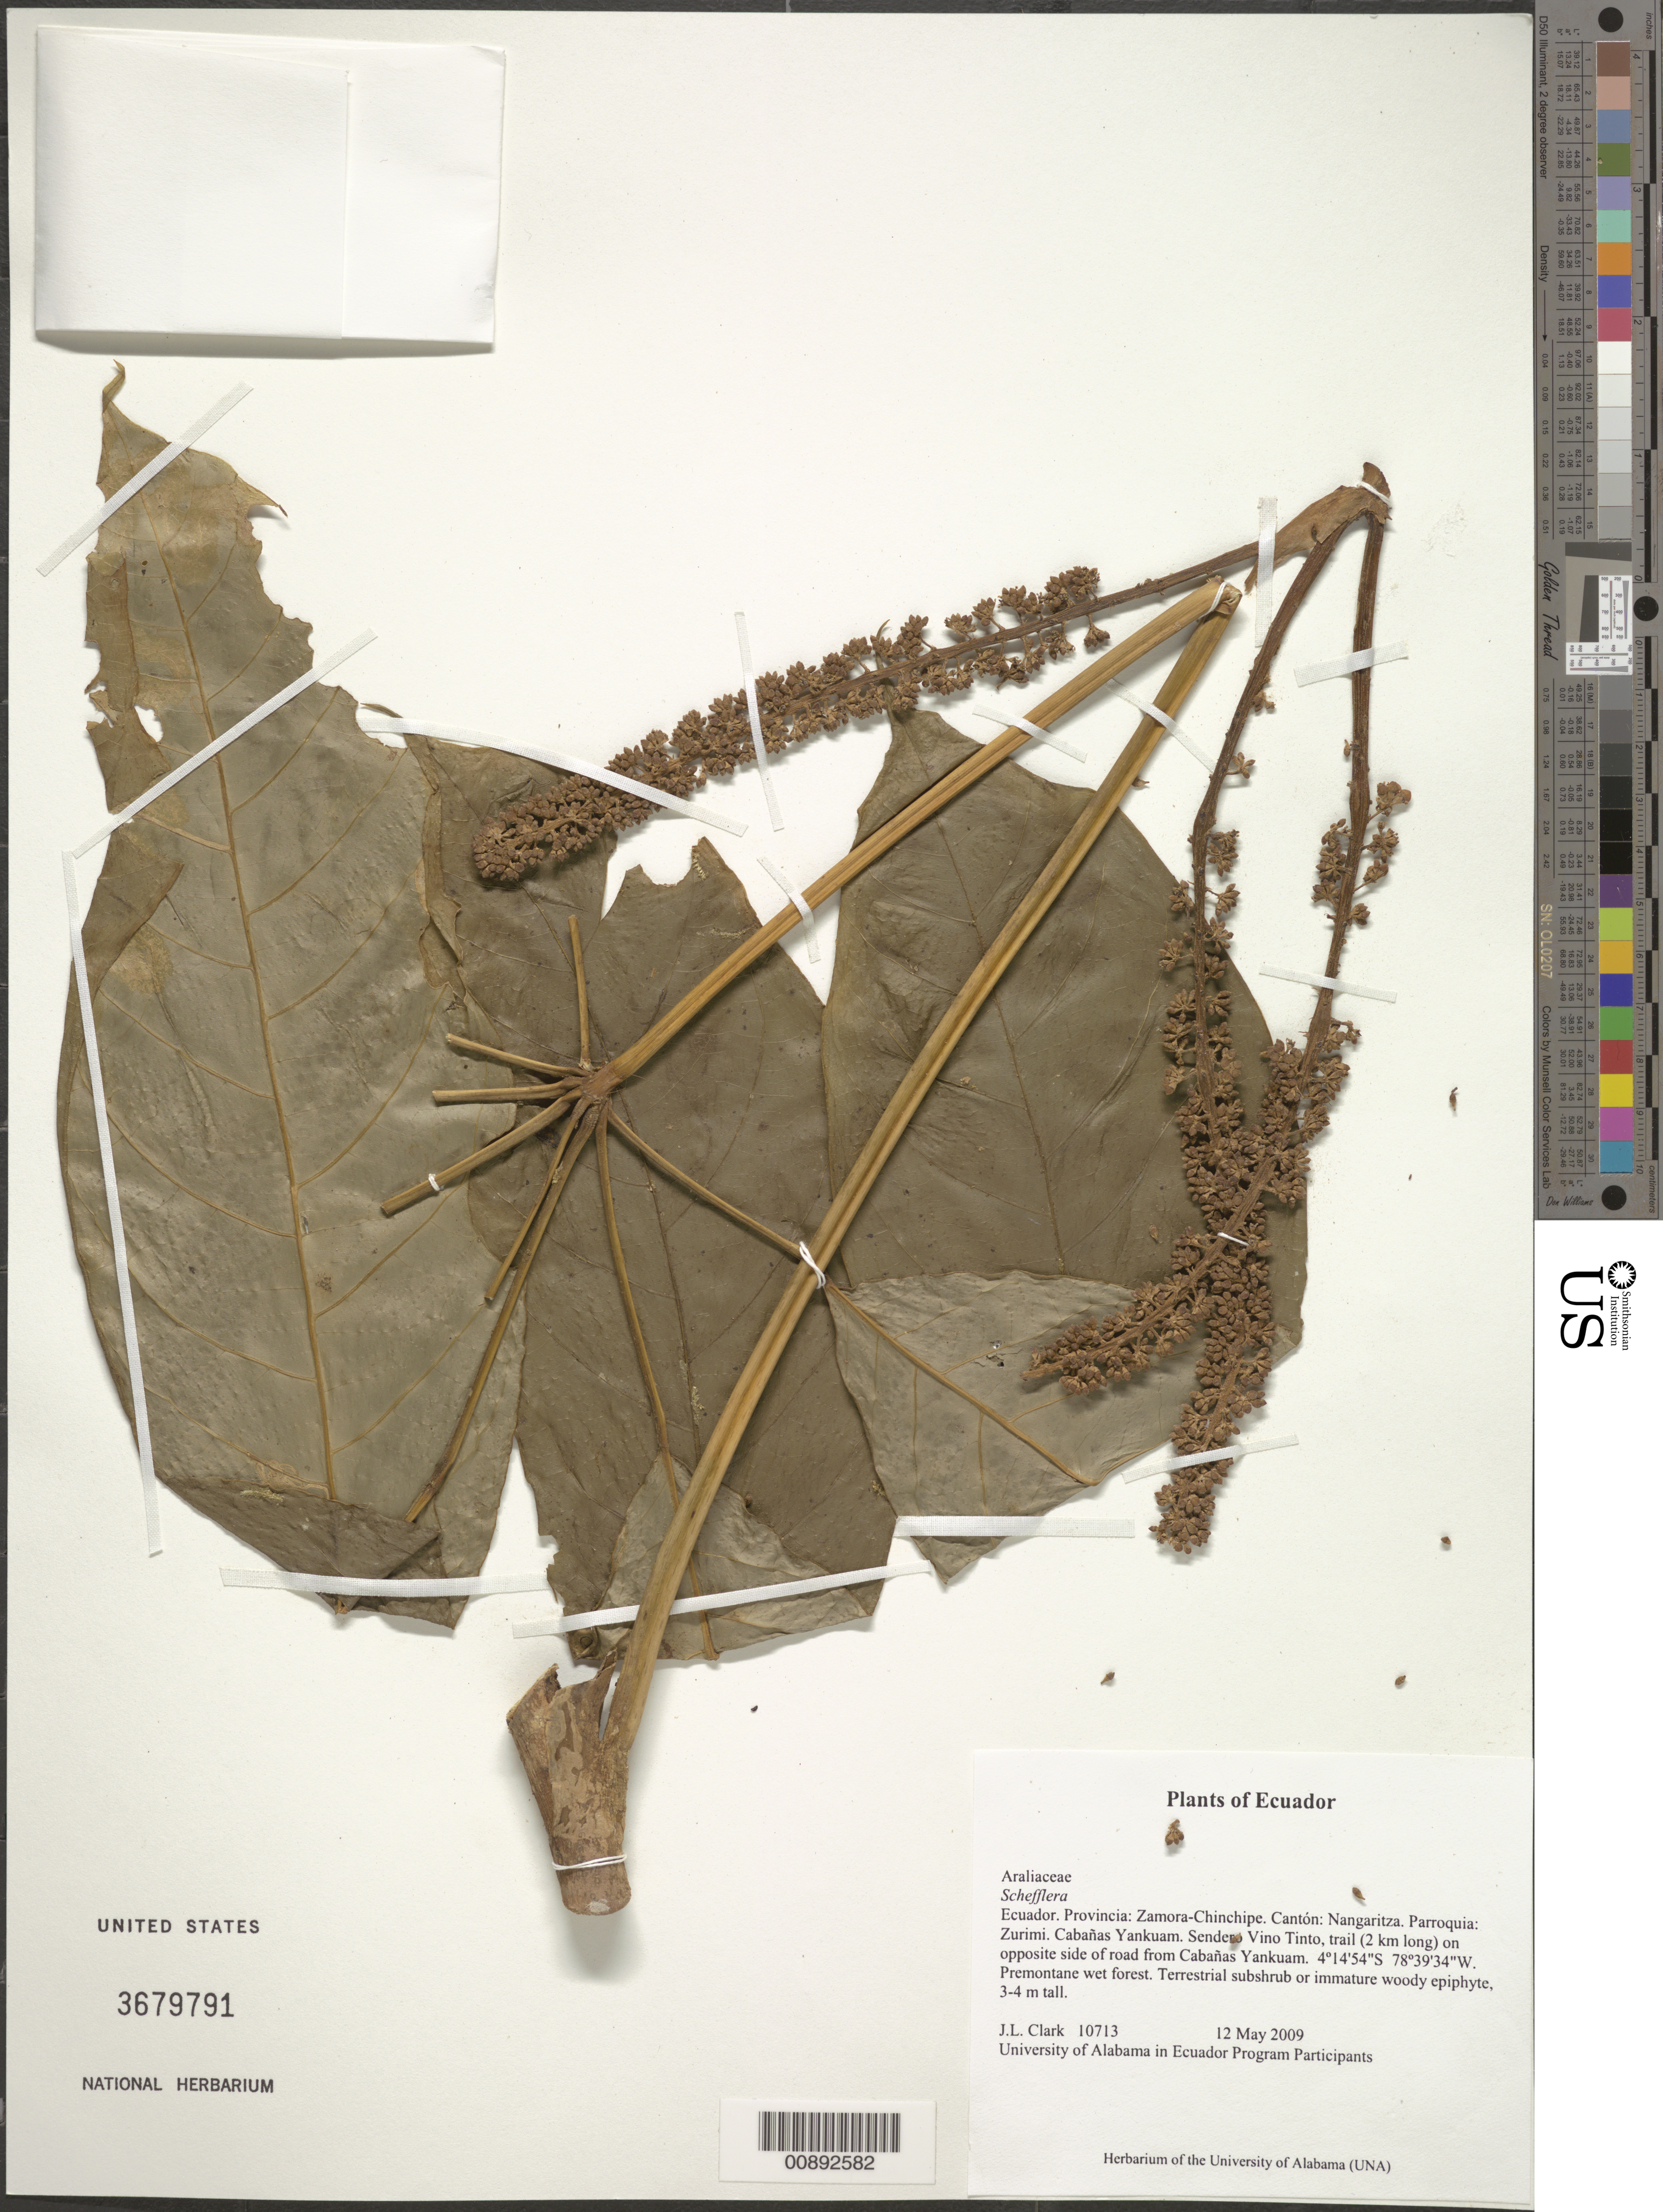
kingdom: Plantae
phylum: Tracheophyta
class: Magnoliopsida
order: Apiales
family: Araliaceae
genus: Schefflera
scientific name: Schefflera sp.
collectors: J. L. Clark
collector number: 10713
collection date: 2009-05-12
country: Ecuador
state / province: Zamora-Chinchipe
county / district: Nangaritza Canton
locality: Parroquia: Zurimi. Cabanas Yankuam. Sendera Vino Tinto, trail (2 km long) on opposide side of road from Cabanas Yankuam.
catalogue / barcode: US 3679791